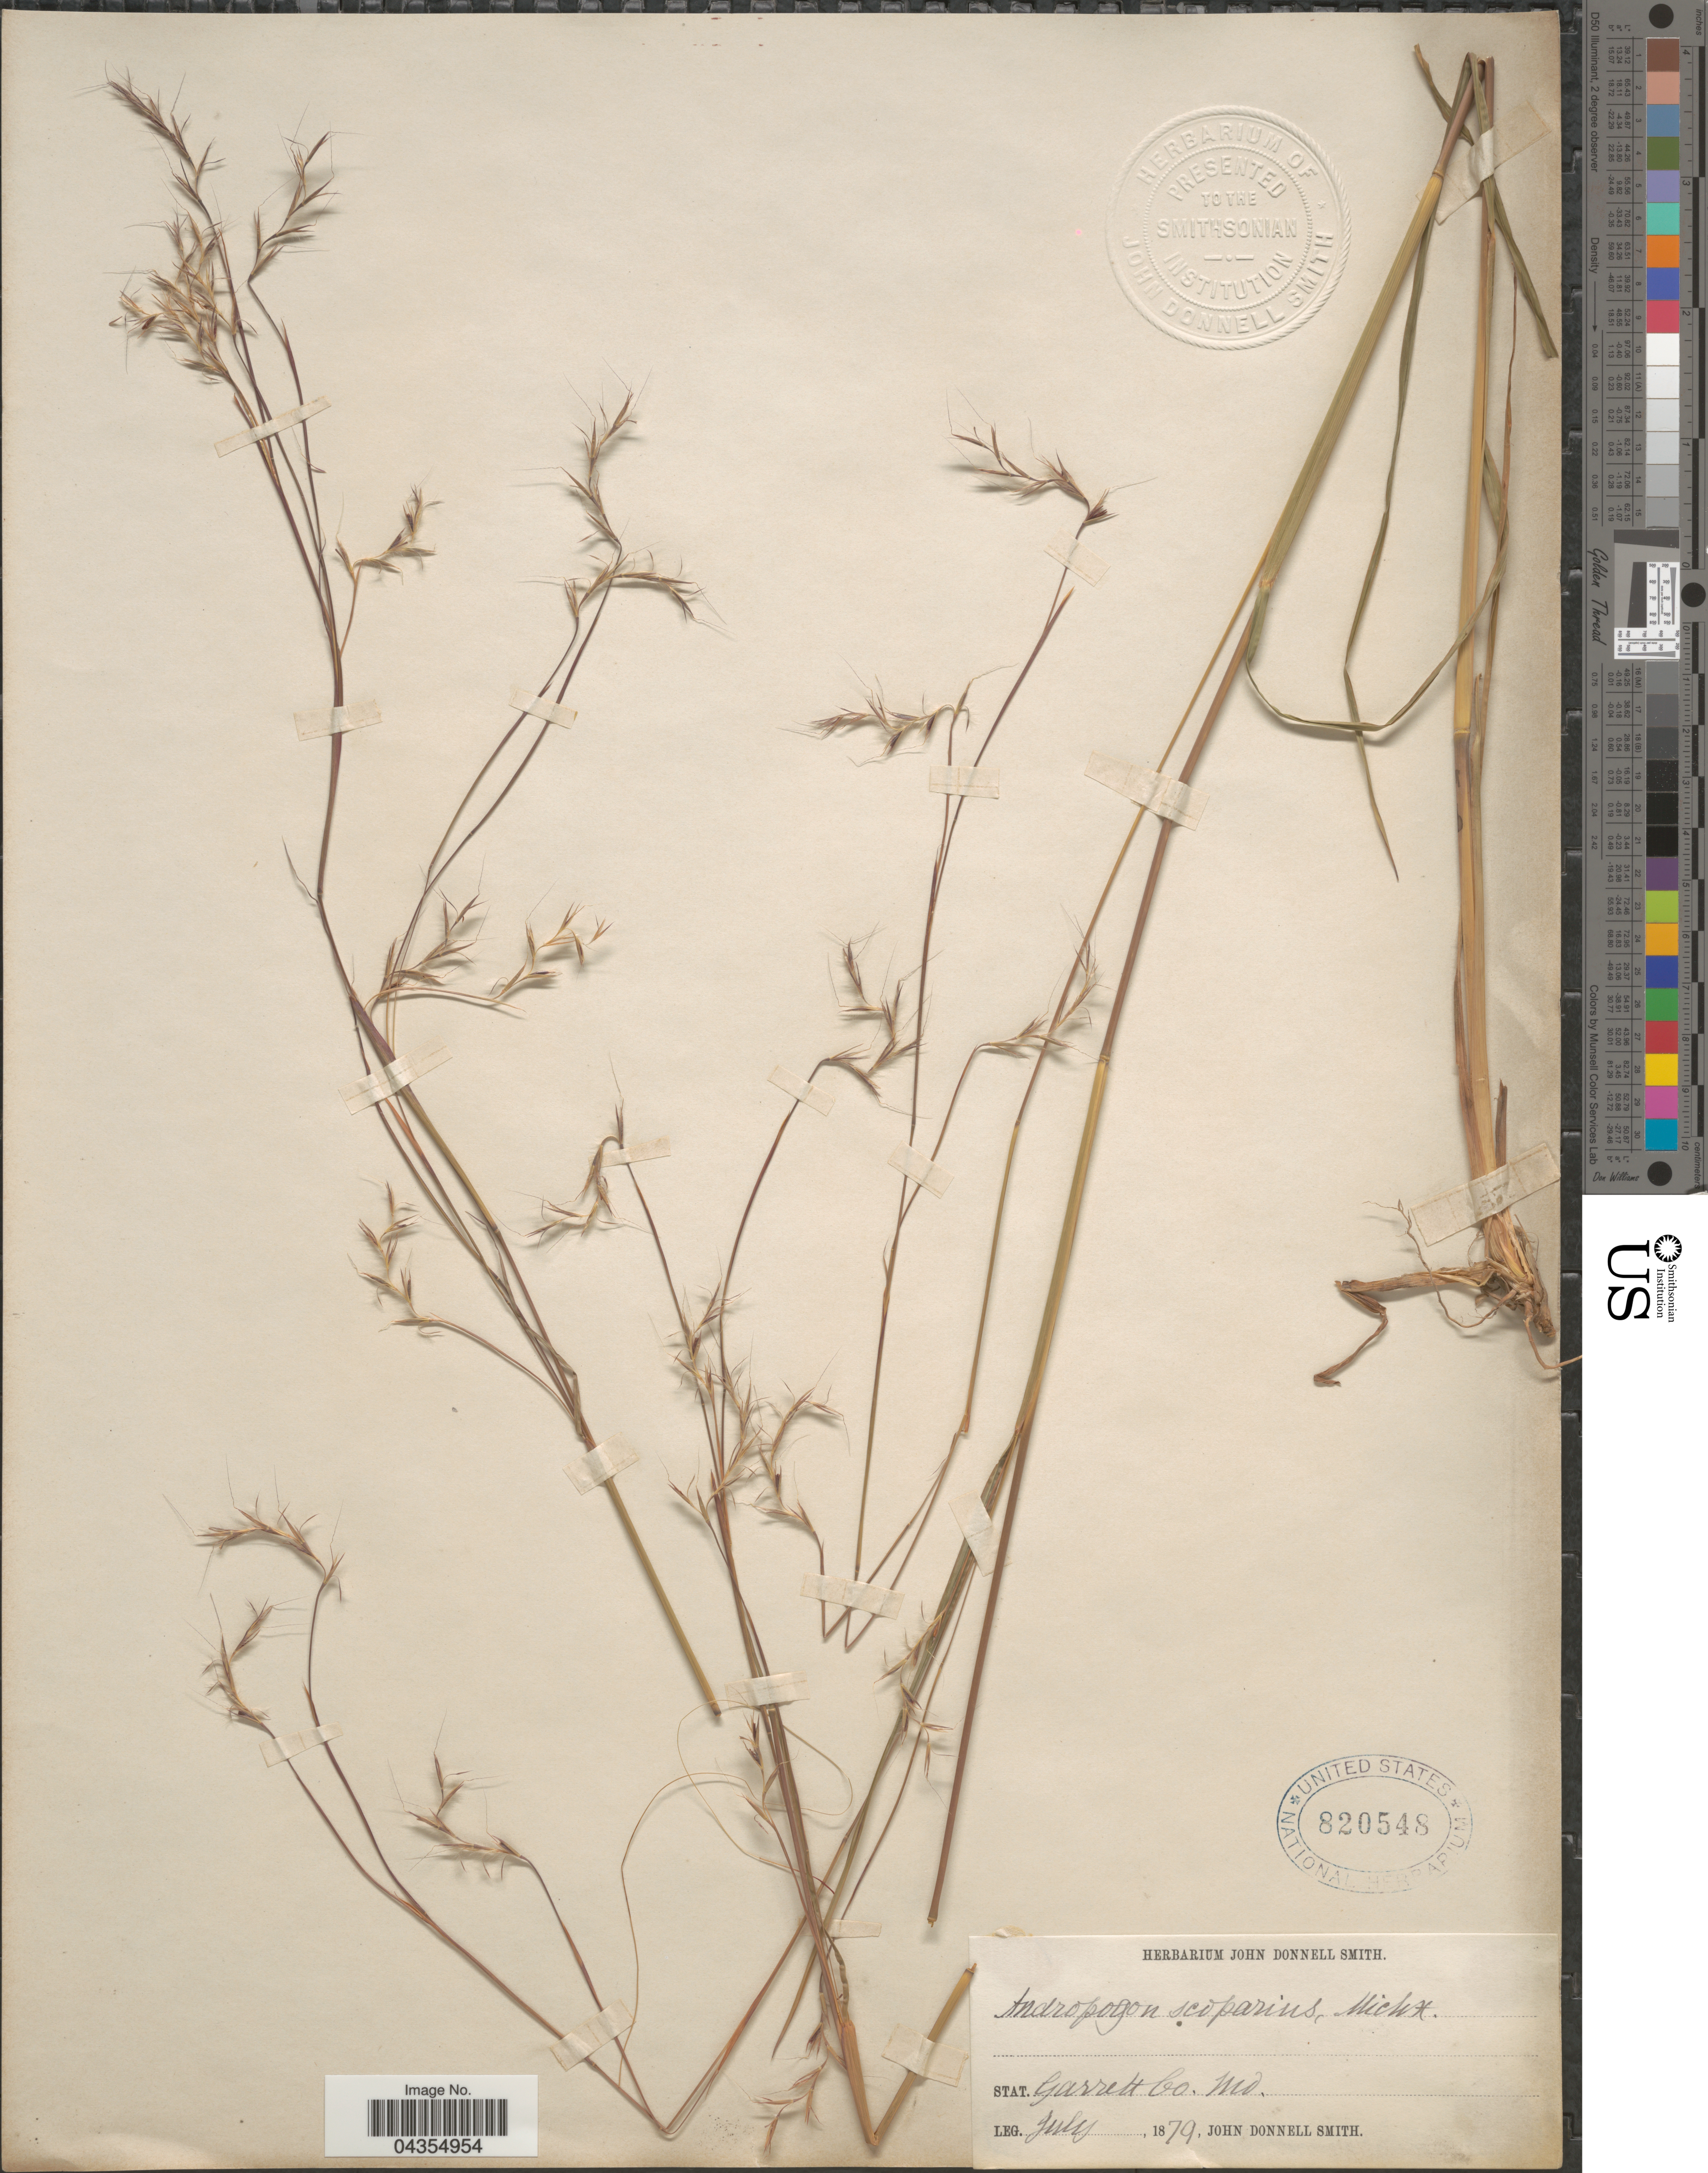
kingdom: Plantae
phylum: Tracheophyta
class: Liliopsida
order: Poales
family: Poaceae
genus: Schizachyrium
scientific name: Schizachyrium sanguineum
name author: (Retz.) Alston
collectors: J. Donnell Smith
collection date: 1879-07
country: United States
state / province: Maryland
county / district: Garrett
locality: Stat. Garrett Co.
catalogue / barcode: US 820548